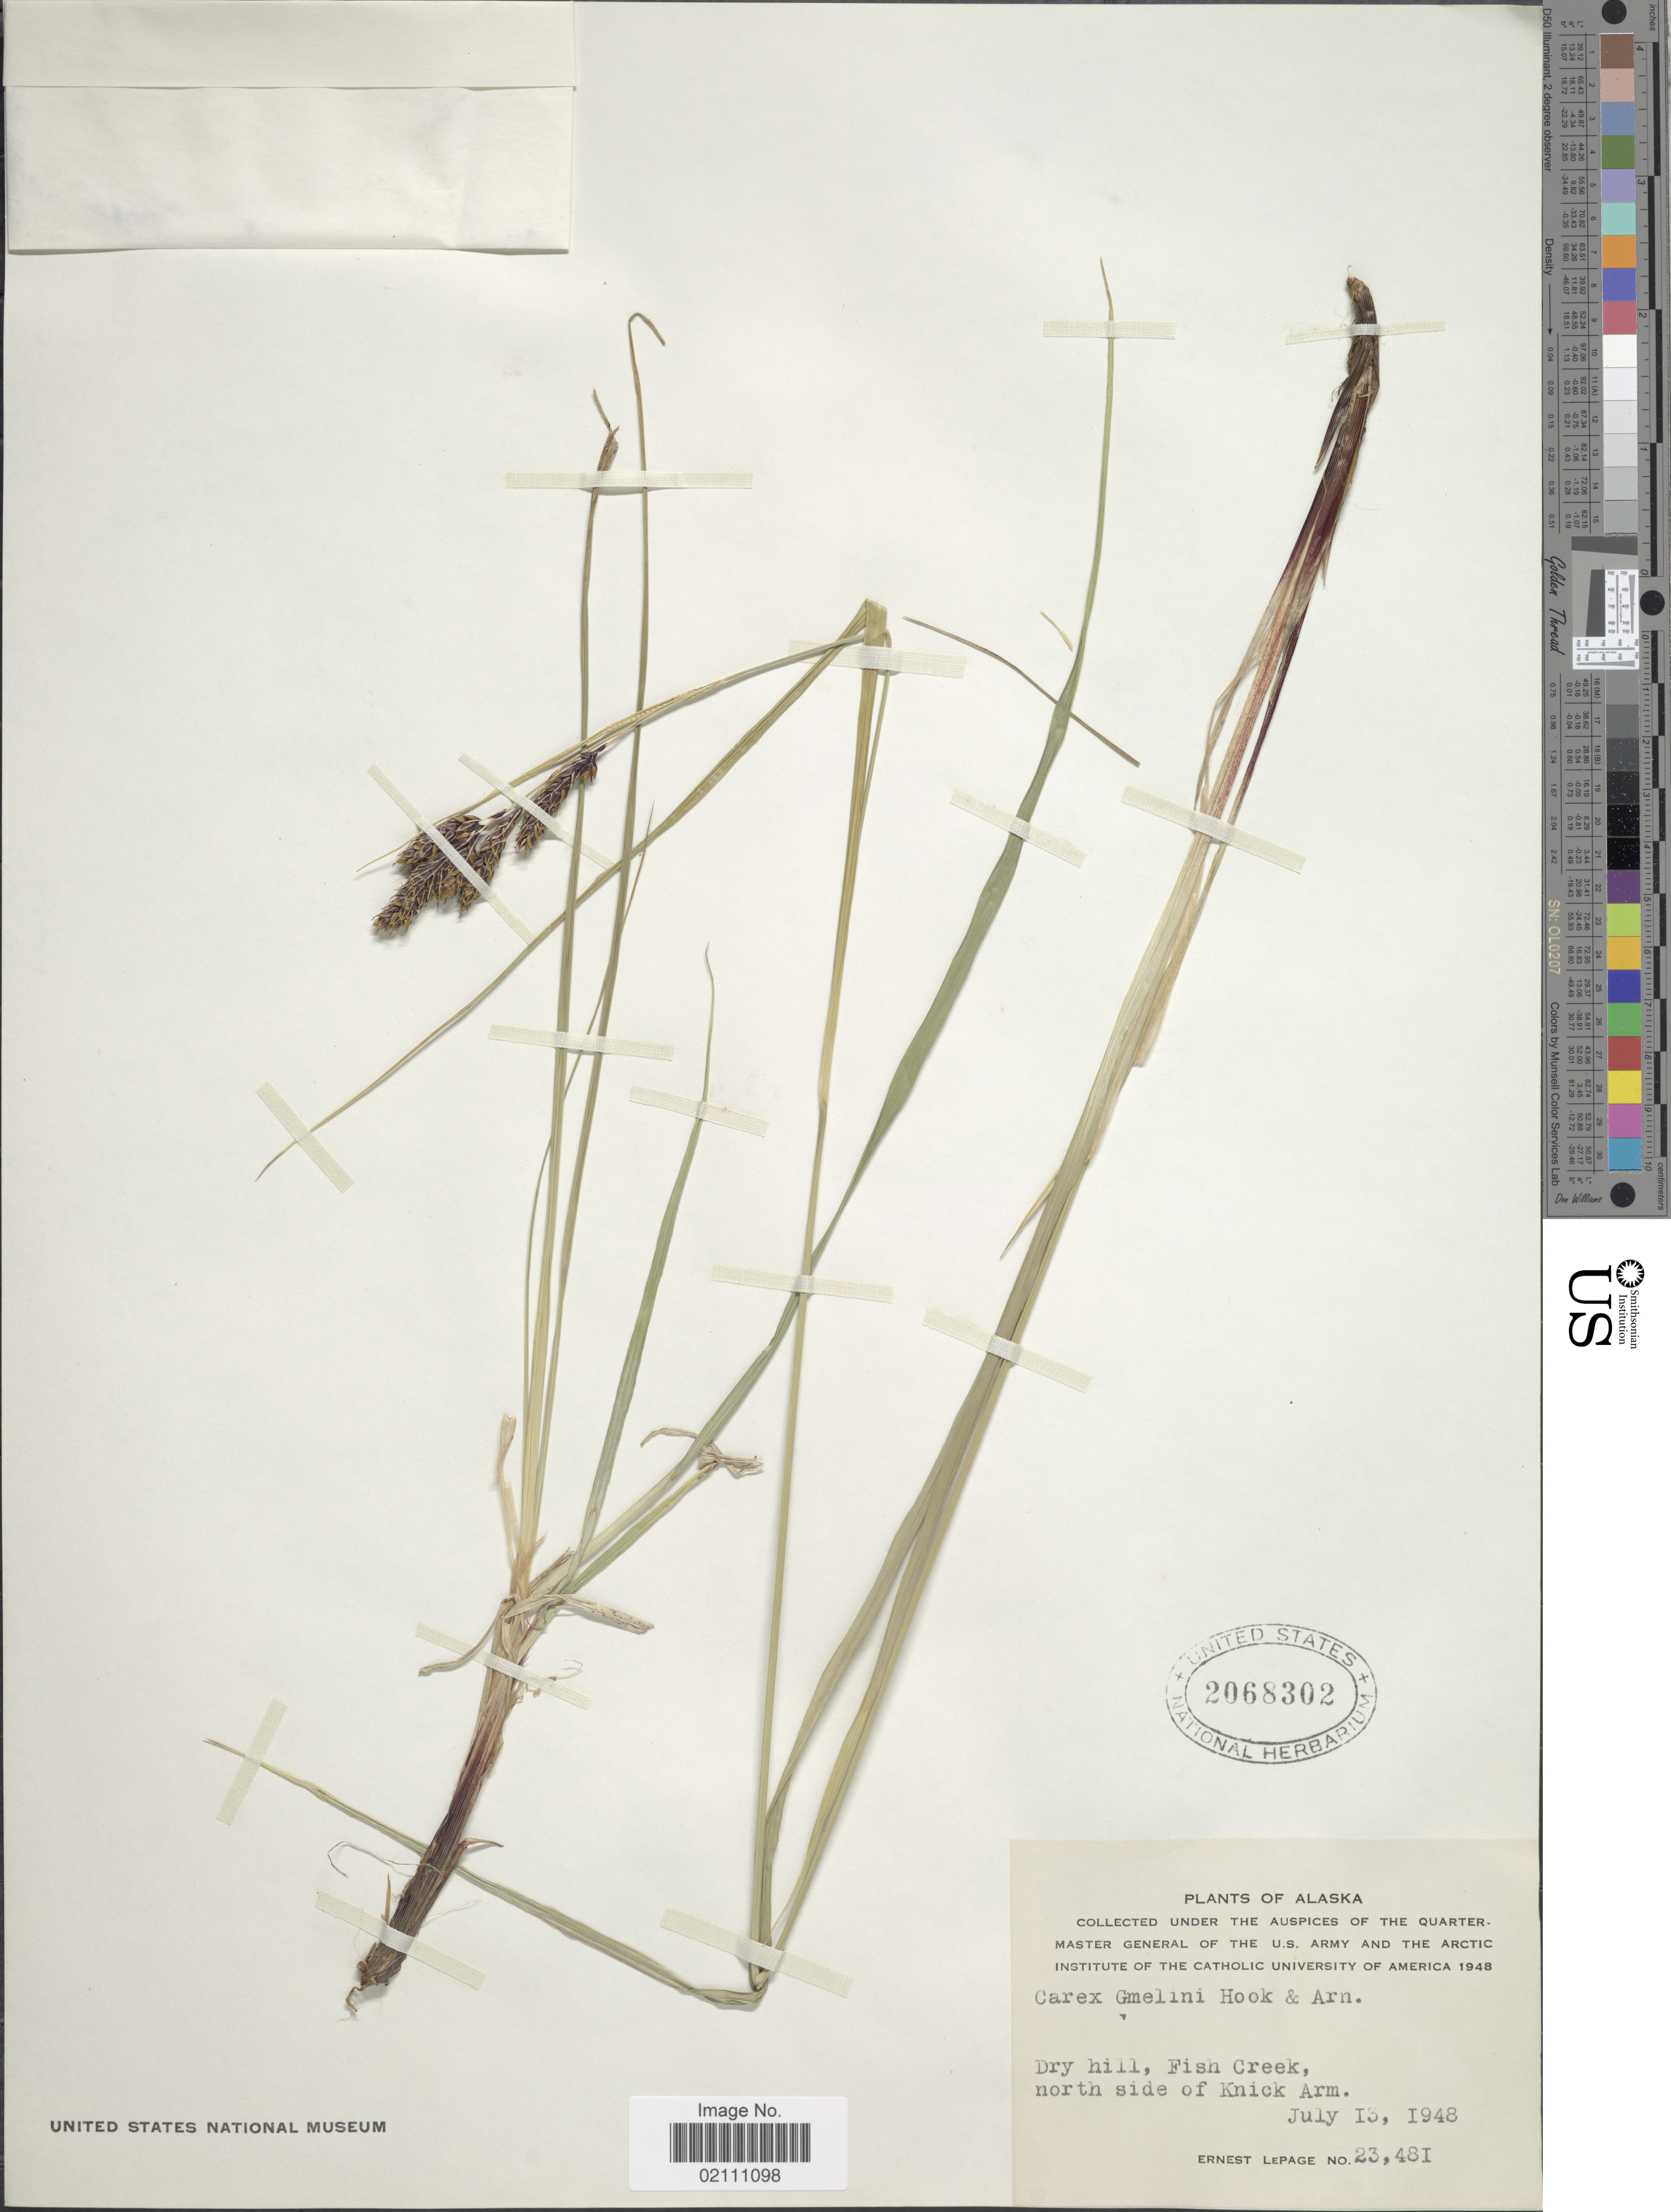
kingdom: Plantae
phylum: Tracheophyta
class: Liliopsida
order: Poales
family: Cyperaceae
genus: Carex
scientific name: Carex gmelinii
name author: Hook. & Arn.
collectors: E. Lepage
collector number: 23481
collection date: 1948-07-13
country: United States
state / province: Alaska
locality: Dry hill, Fish Creek, north side of Knick Arm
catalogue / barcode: US 2068302